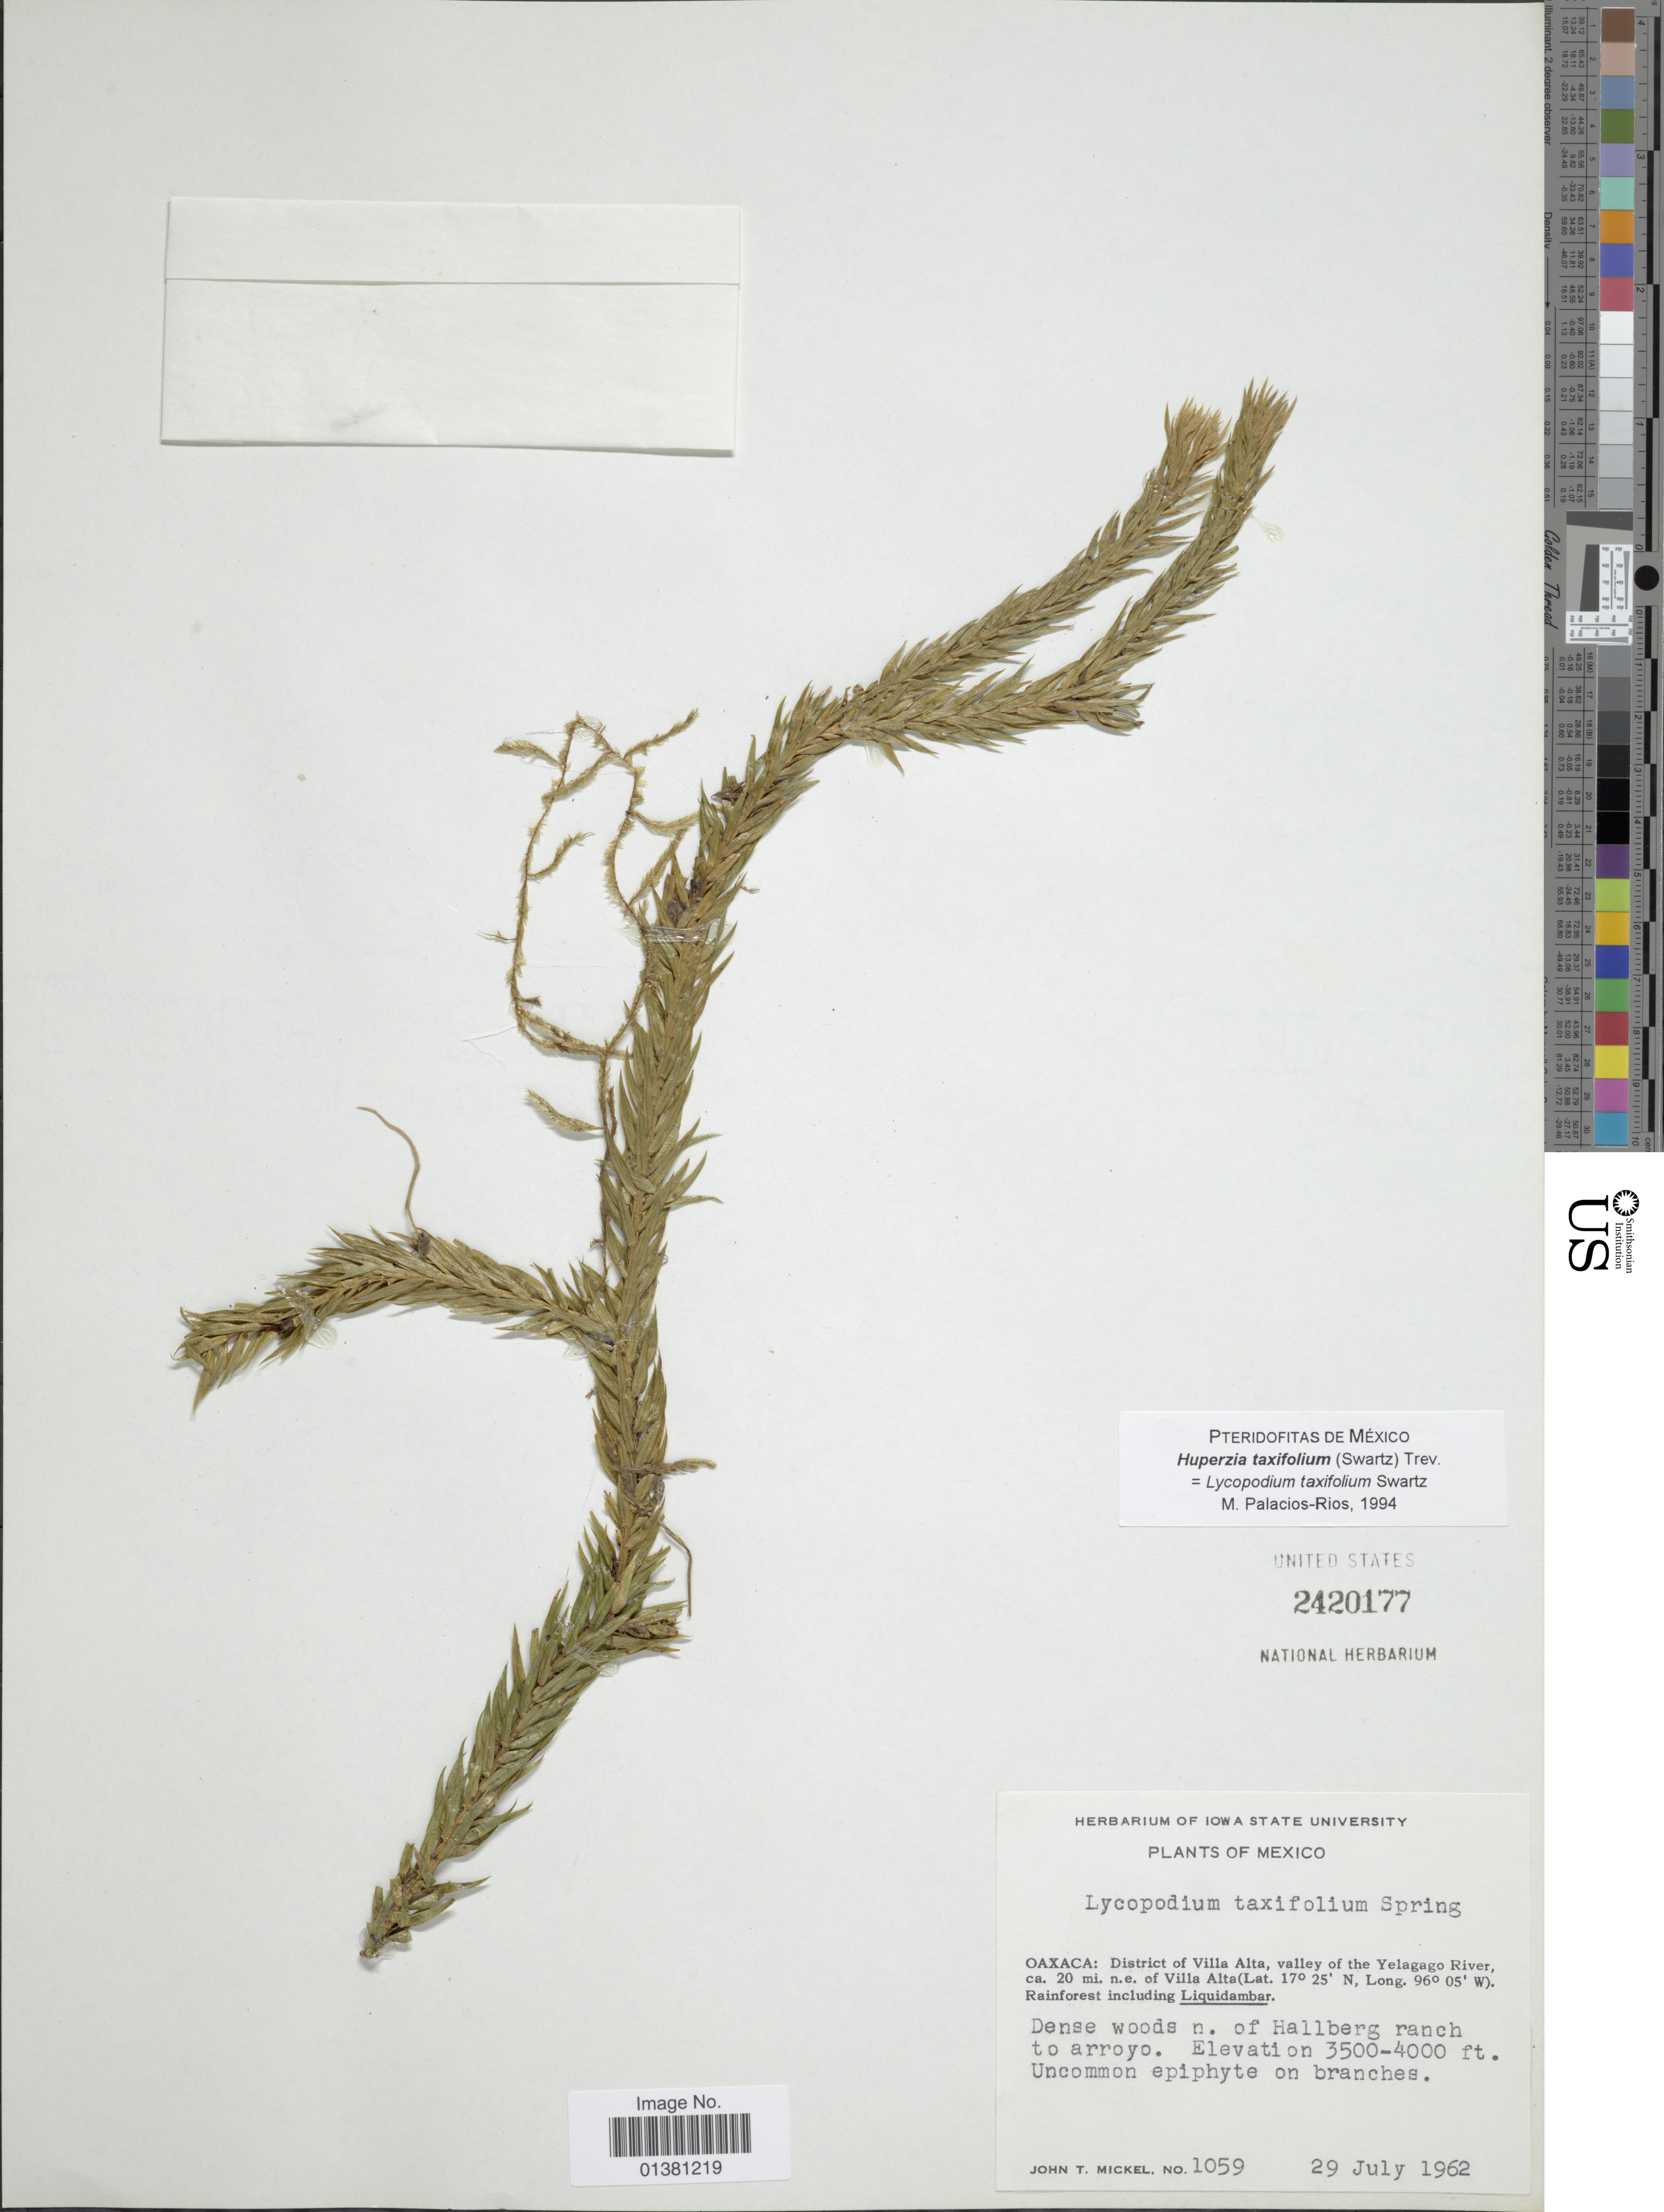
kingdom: Plantae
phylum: Tracheophyta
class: Lycopodiopsida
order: Lycopodiales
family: Lycopodiaceae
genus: Phlegmariurus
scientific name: Phlegmariurus taxifolius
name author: (Sw.) Á. Löve & D. Löve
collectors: J. T. Mickel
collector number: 1059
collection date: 1962-07-29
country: Mexico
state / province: Oaxaca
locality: District of Villa Alta, valley of the Yelagago River, ca . 20 mi n.e. of Villa Alta, n. of Hallberg ranch to arroyo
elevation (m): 1067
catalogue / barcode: US 2420177